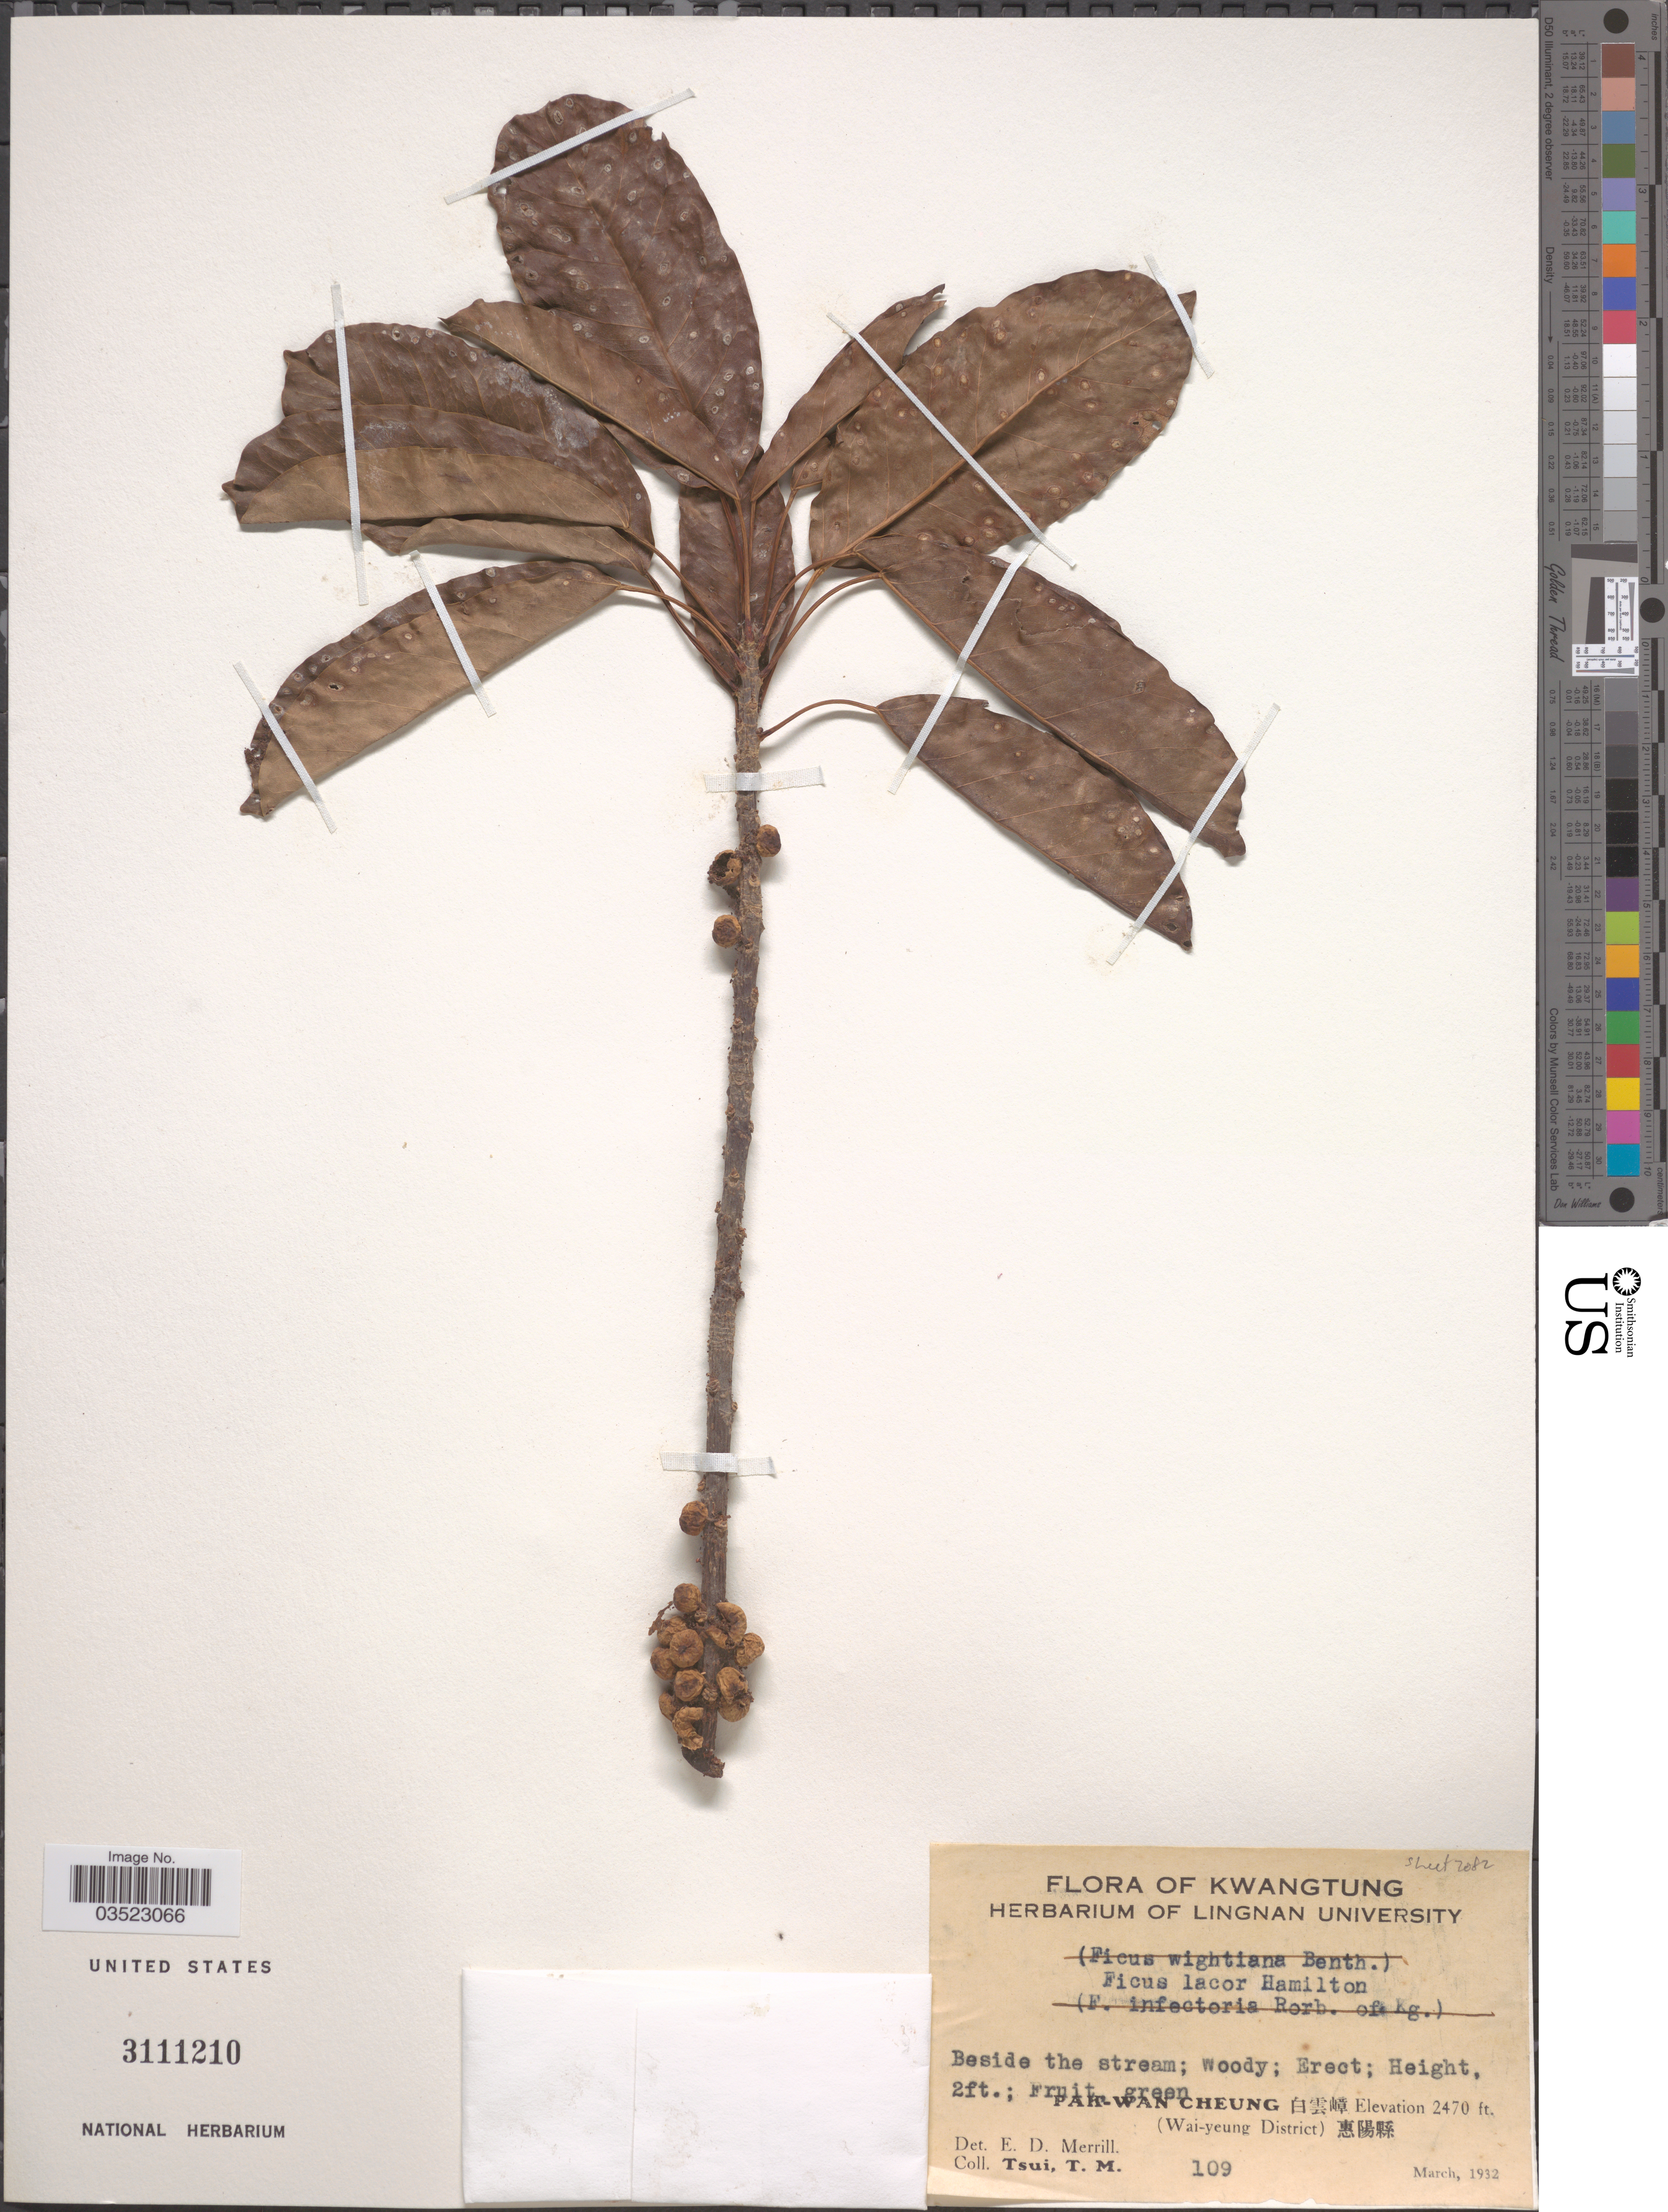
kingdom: Plantae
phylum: Tracheophyta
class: Magnoliopsida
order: Rosales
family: Moraceae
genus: Ficus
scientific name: Ficus virens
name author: Aiton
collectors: T. Tsui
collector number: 109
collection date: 1932-03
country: China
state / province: Guangdong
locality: Kwangtung. Pak-Wan Cheung X. (Wai-yeung District) X.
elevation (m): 753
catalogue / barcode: US 3111210